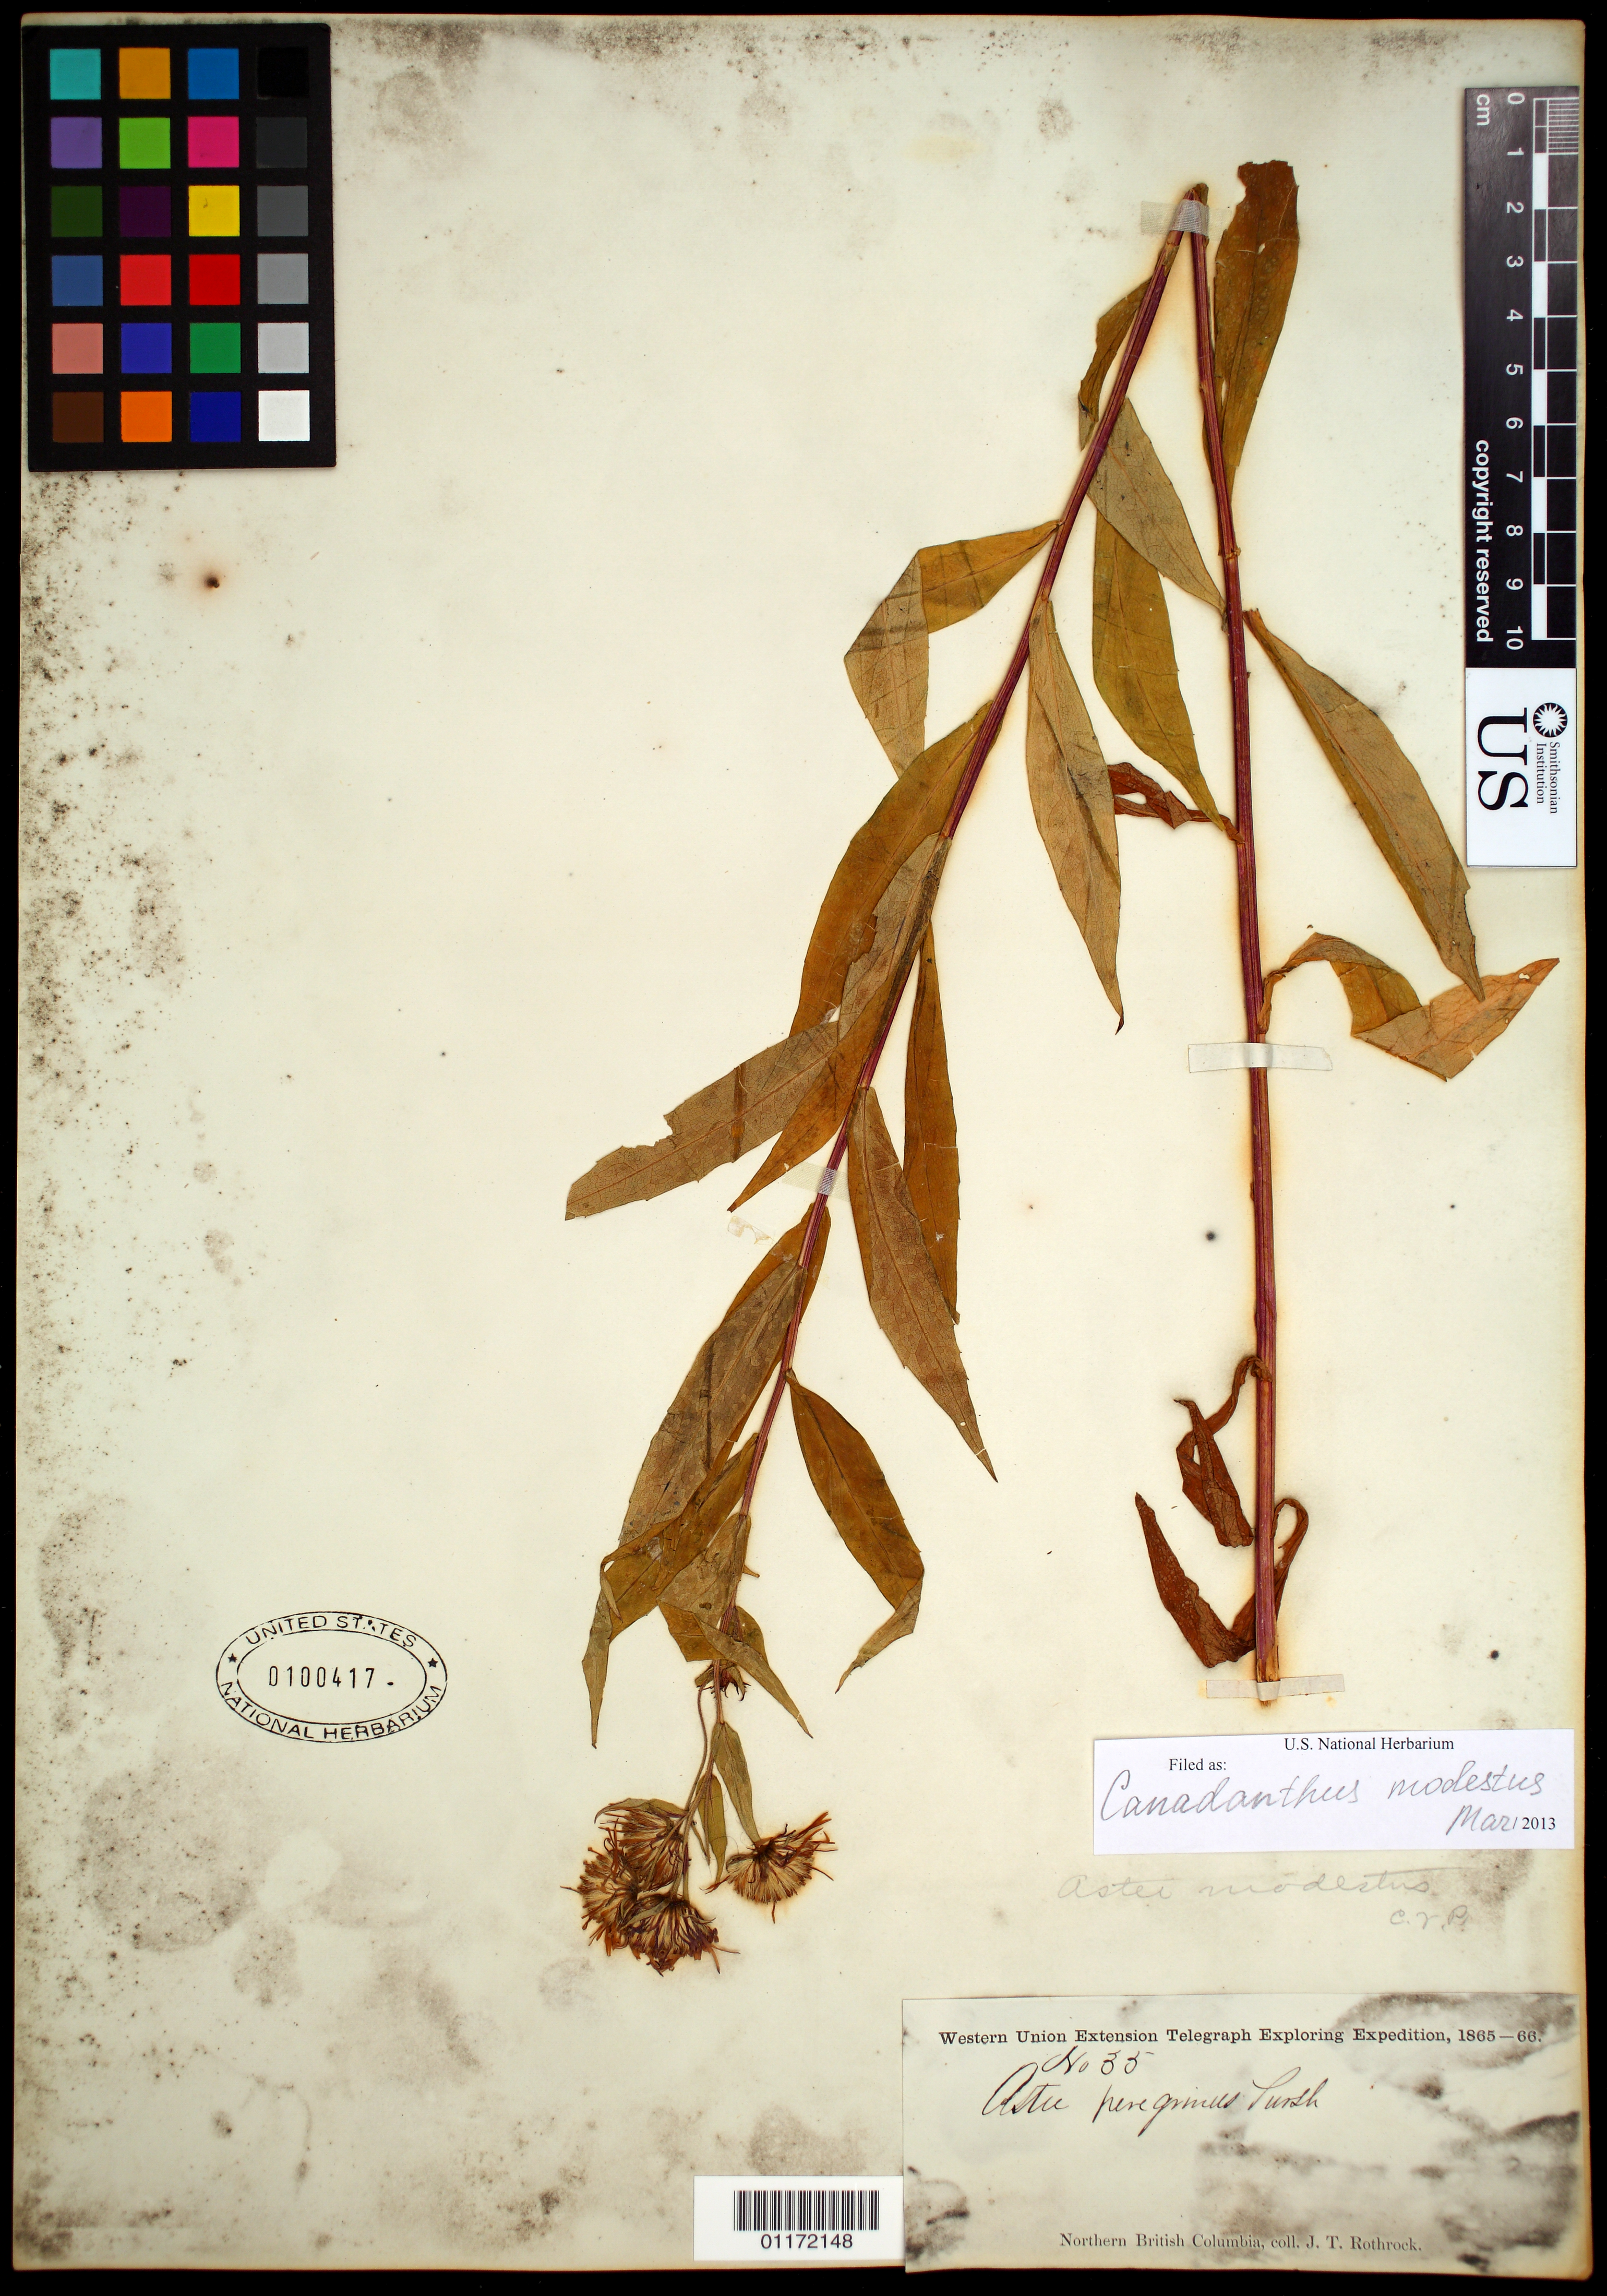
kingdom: Plantae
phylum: Tracheophyta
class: Magnoliopsida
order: Asterales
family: Asteraceae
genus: Canadanthus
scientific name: Canadanthus modestus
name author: (Lindl.) G.L. Nesom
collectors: J. T. Rothrock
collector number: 35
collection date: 1865/1866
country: Canada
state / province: British Columbia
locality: Northern British Columbia.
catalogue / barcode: US 100417